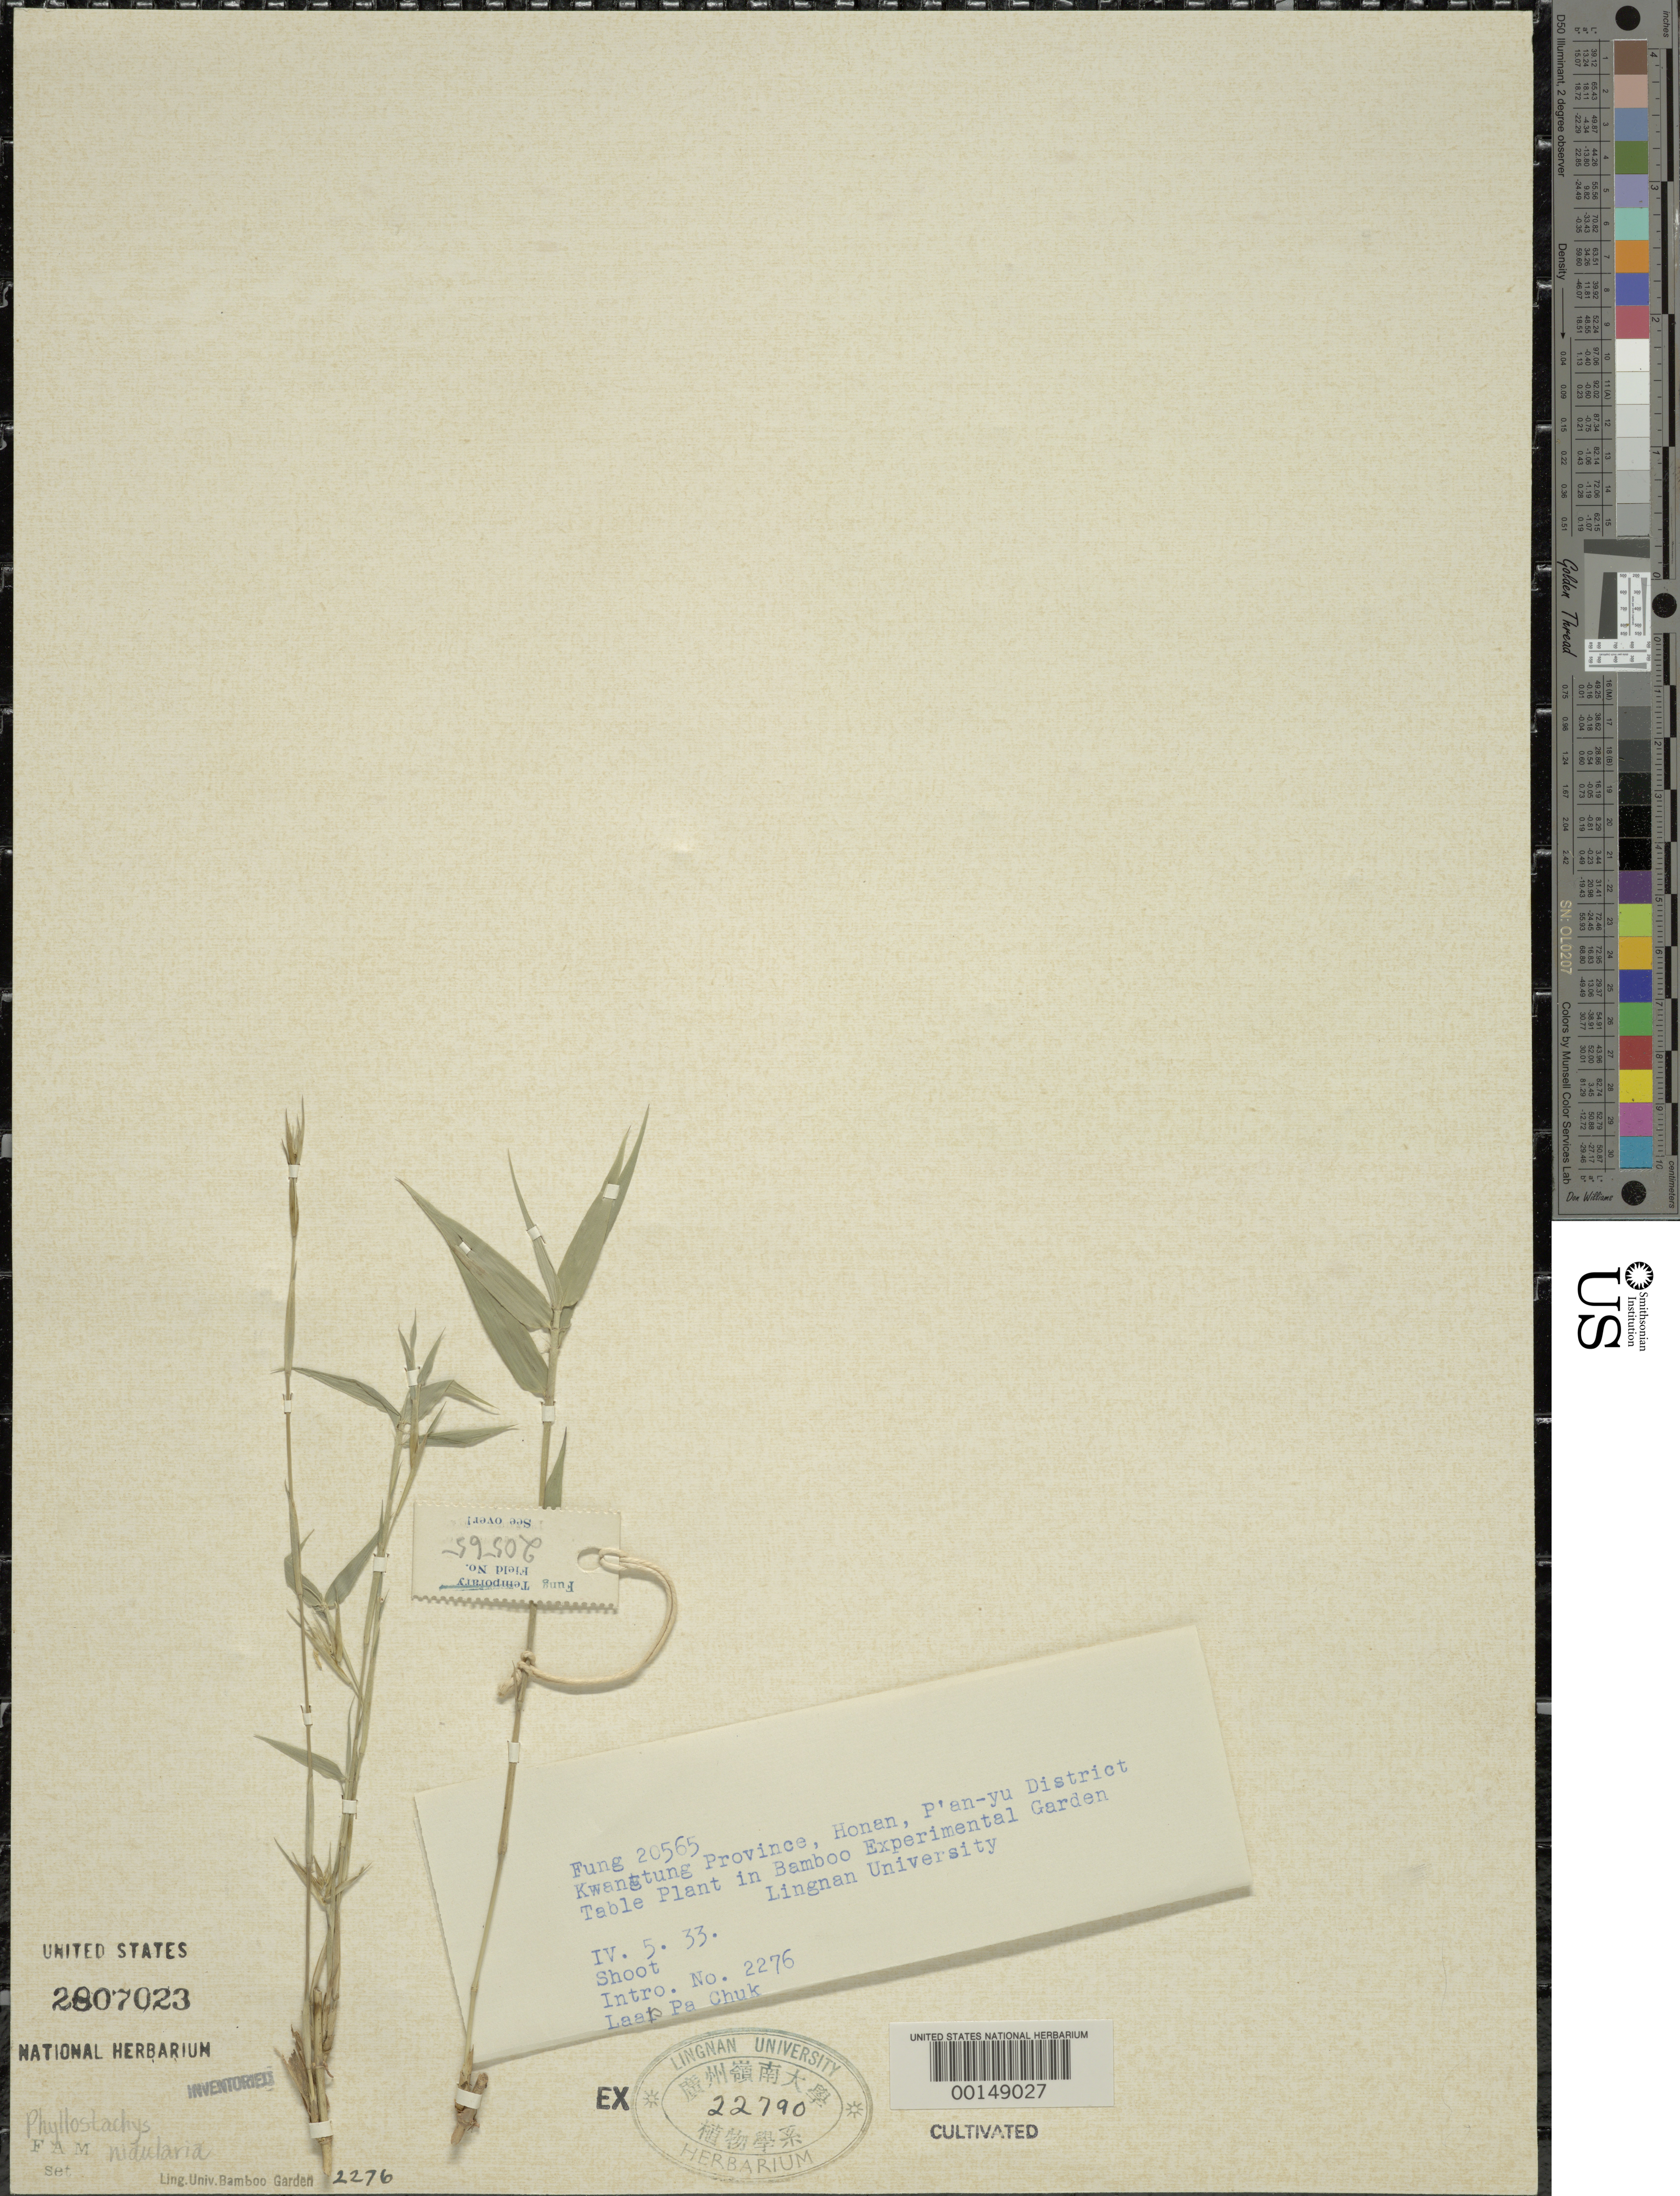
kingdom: Plantae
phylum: Tracheophyta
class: Liliopsida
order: Poales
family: Poaceae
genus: Phyllostachys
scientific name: Phyllostachys nidularia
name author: Munro ex Fenzi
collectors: H. L. Fung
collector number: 20565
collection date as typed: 05 Apr 1933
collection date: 1933-04-05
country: China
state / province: Guangdong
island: Honam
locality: P'an-yu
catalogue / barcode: US 2807023